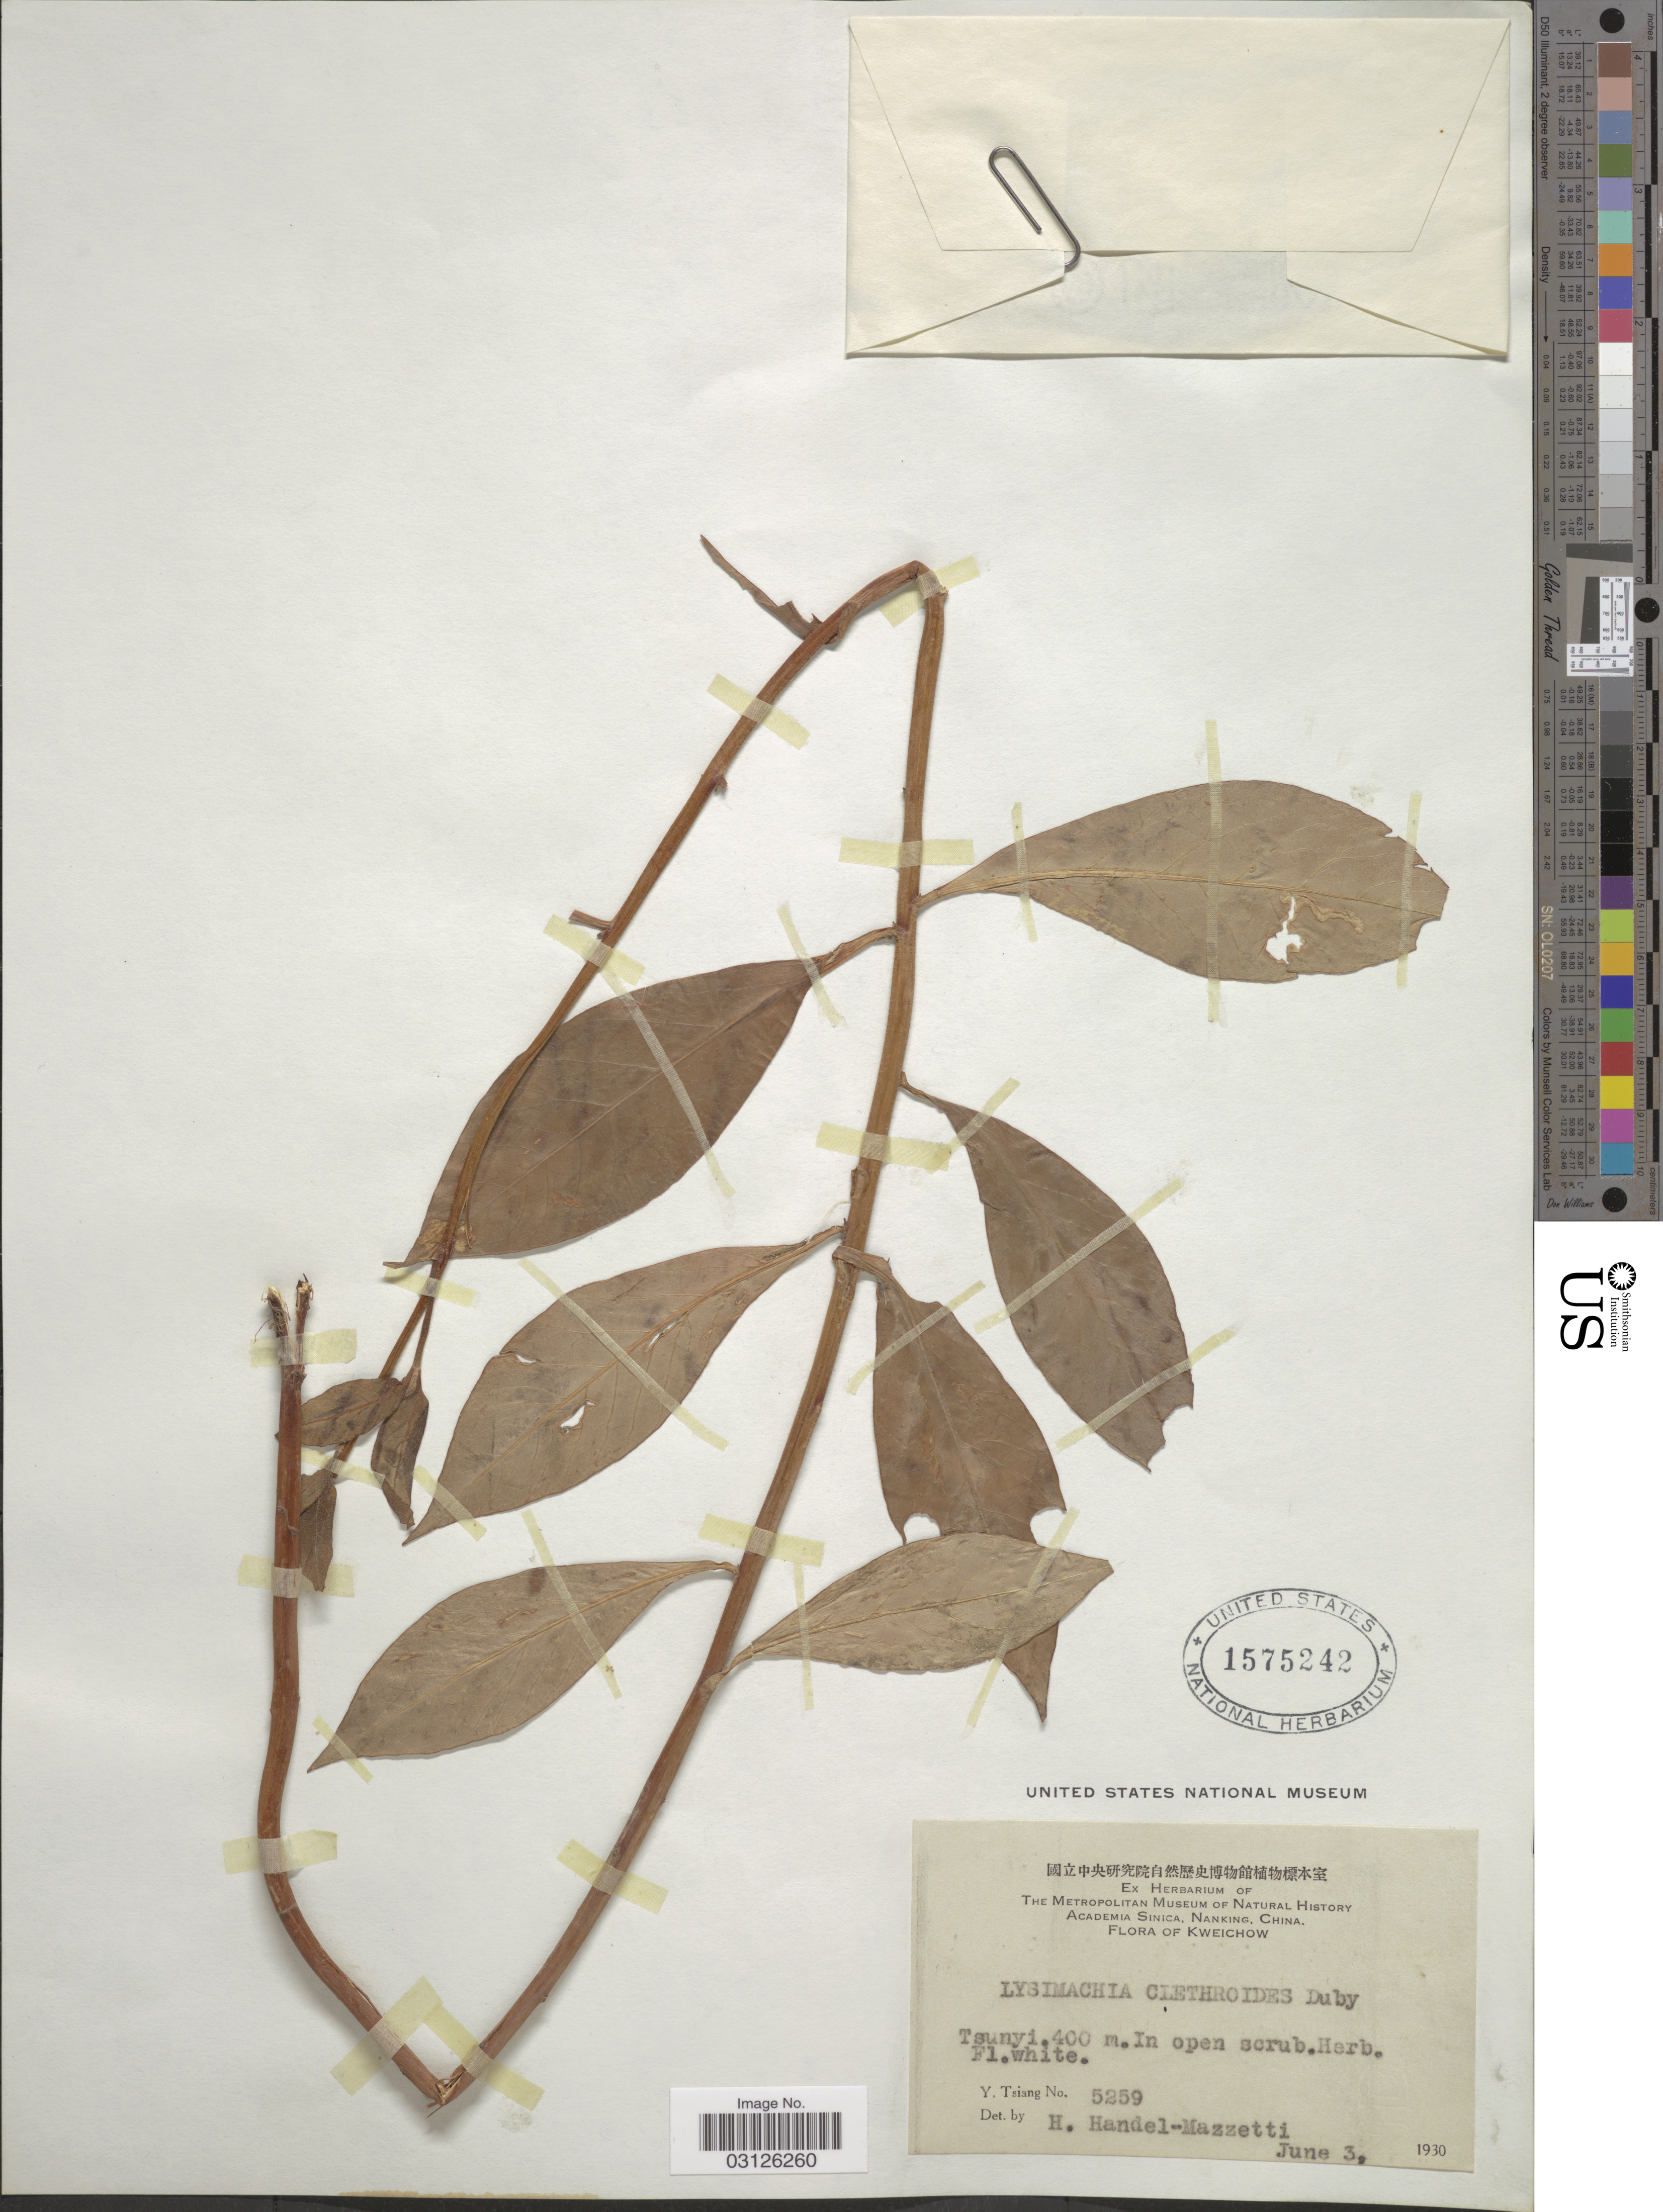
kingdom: Plantae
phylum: Tracheophyta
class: Magnoliopsida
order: Ericales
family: Primulaceae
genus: Lysimachia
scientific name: Lysimachia clethroides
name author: Duby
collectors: Y. Tsiang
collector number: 5259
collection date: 1930-06-03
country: China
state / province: Guizhou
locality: Kweichow. Tsunyi.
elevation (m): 400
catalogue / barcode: US 1575242